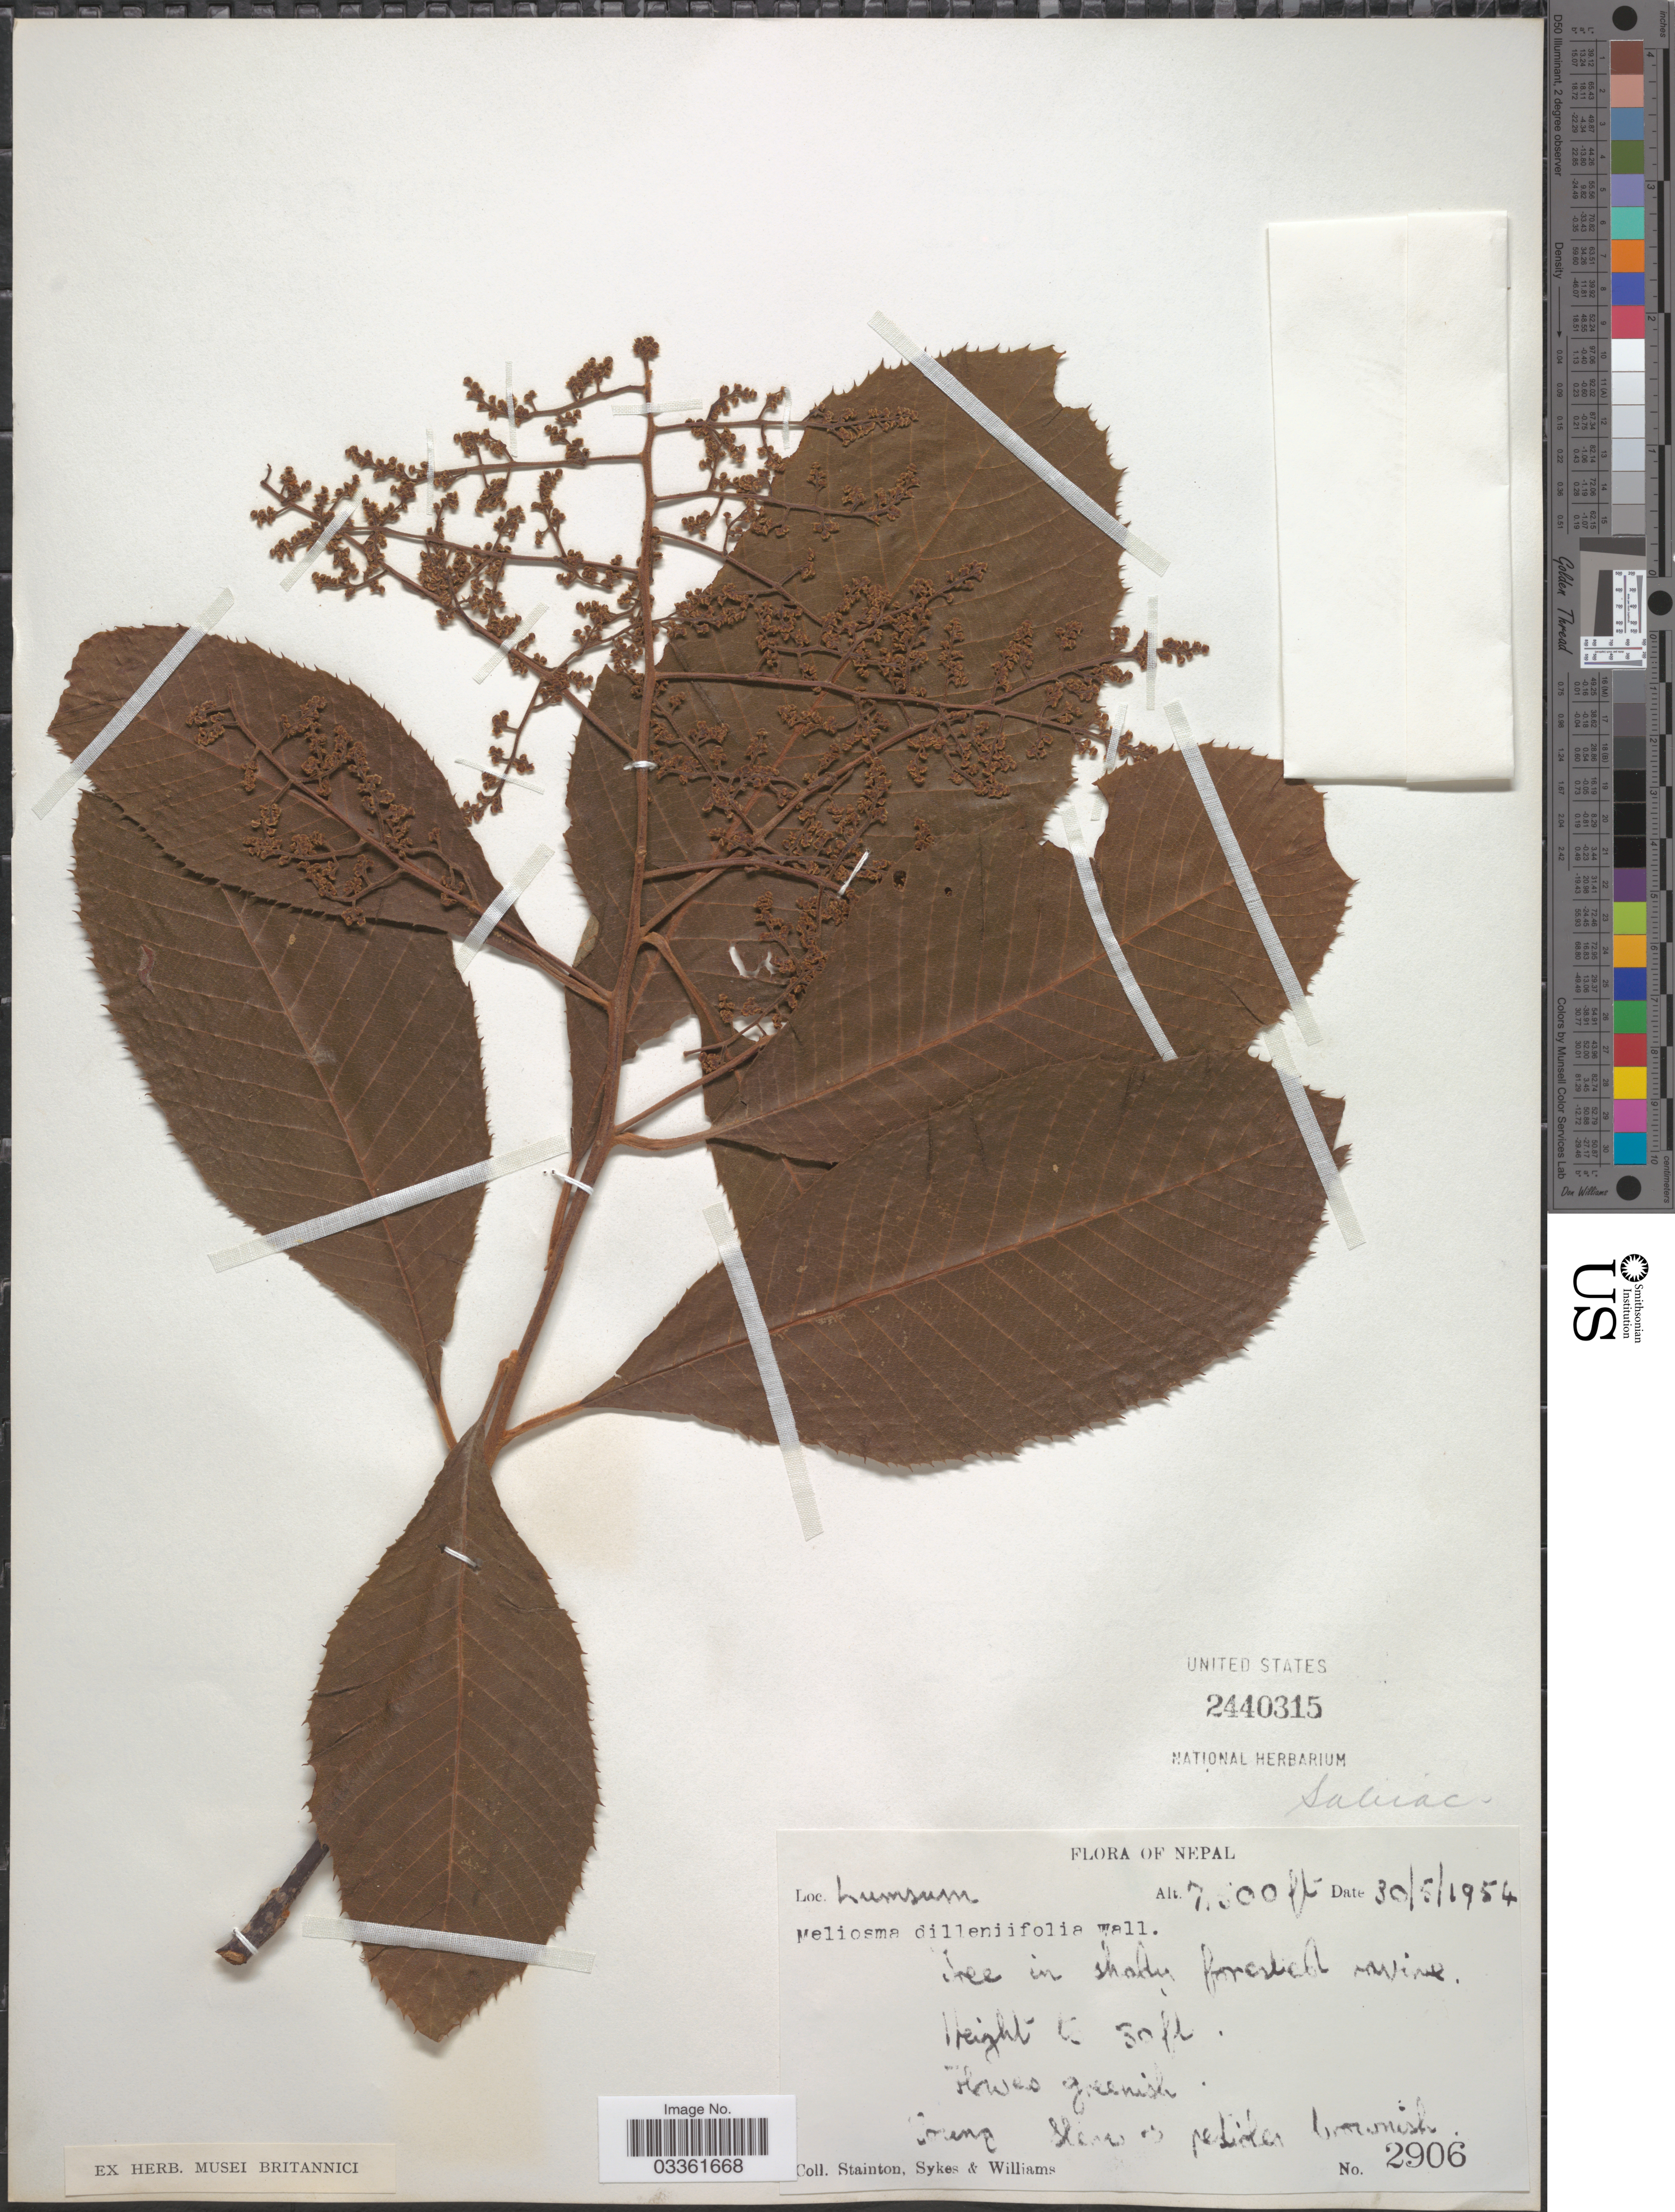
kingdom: Plantae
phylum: Tracheophyta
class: Magnoliopsida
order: Proteales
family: Sabiaceae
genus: Meliosma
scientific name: Meliosma dilleniifolia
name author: (Wall. ex Wight & Arn.) Walp.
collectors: -. Stainton, Sykes, -- & -- Williams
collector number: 2906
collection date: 1954-05-30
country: Nepal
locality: Lumsum.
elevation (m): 2286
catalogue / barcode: US 2440315